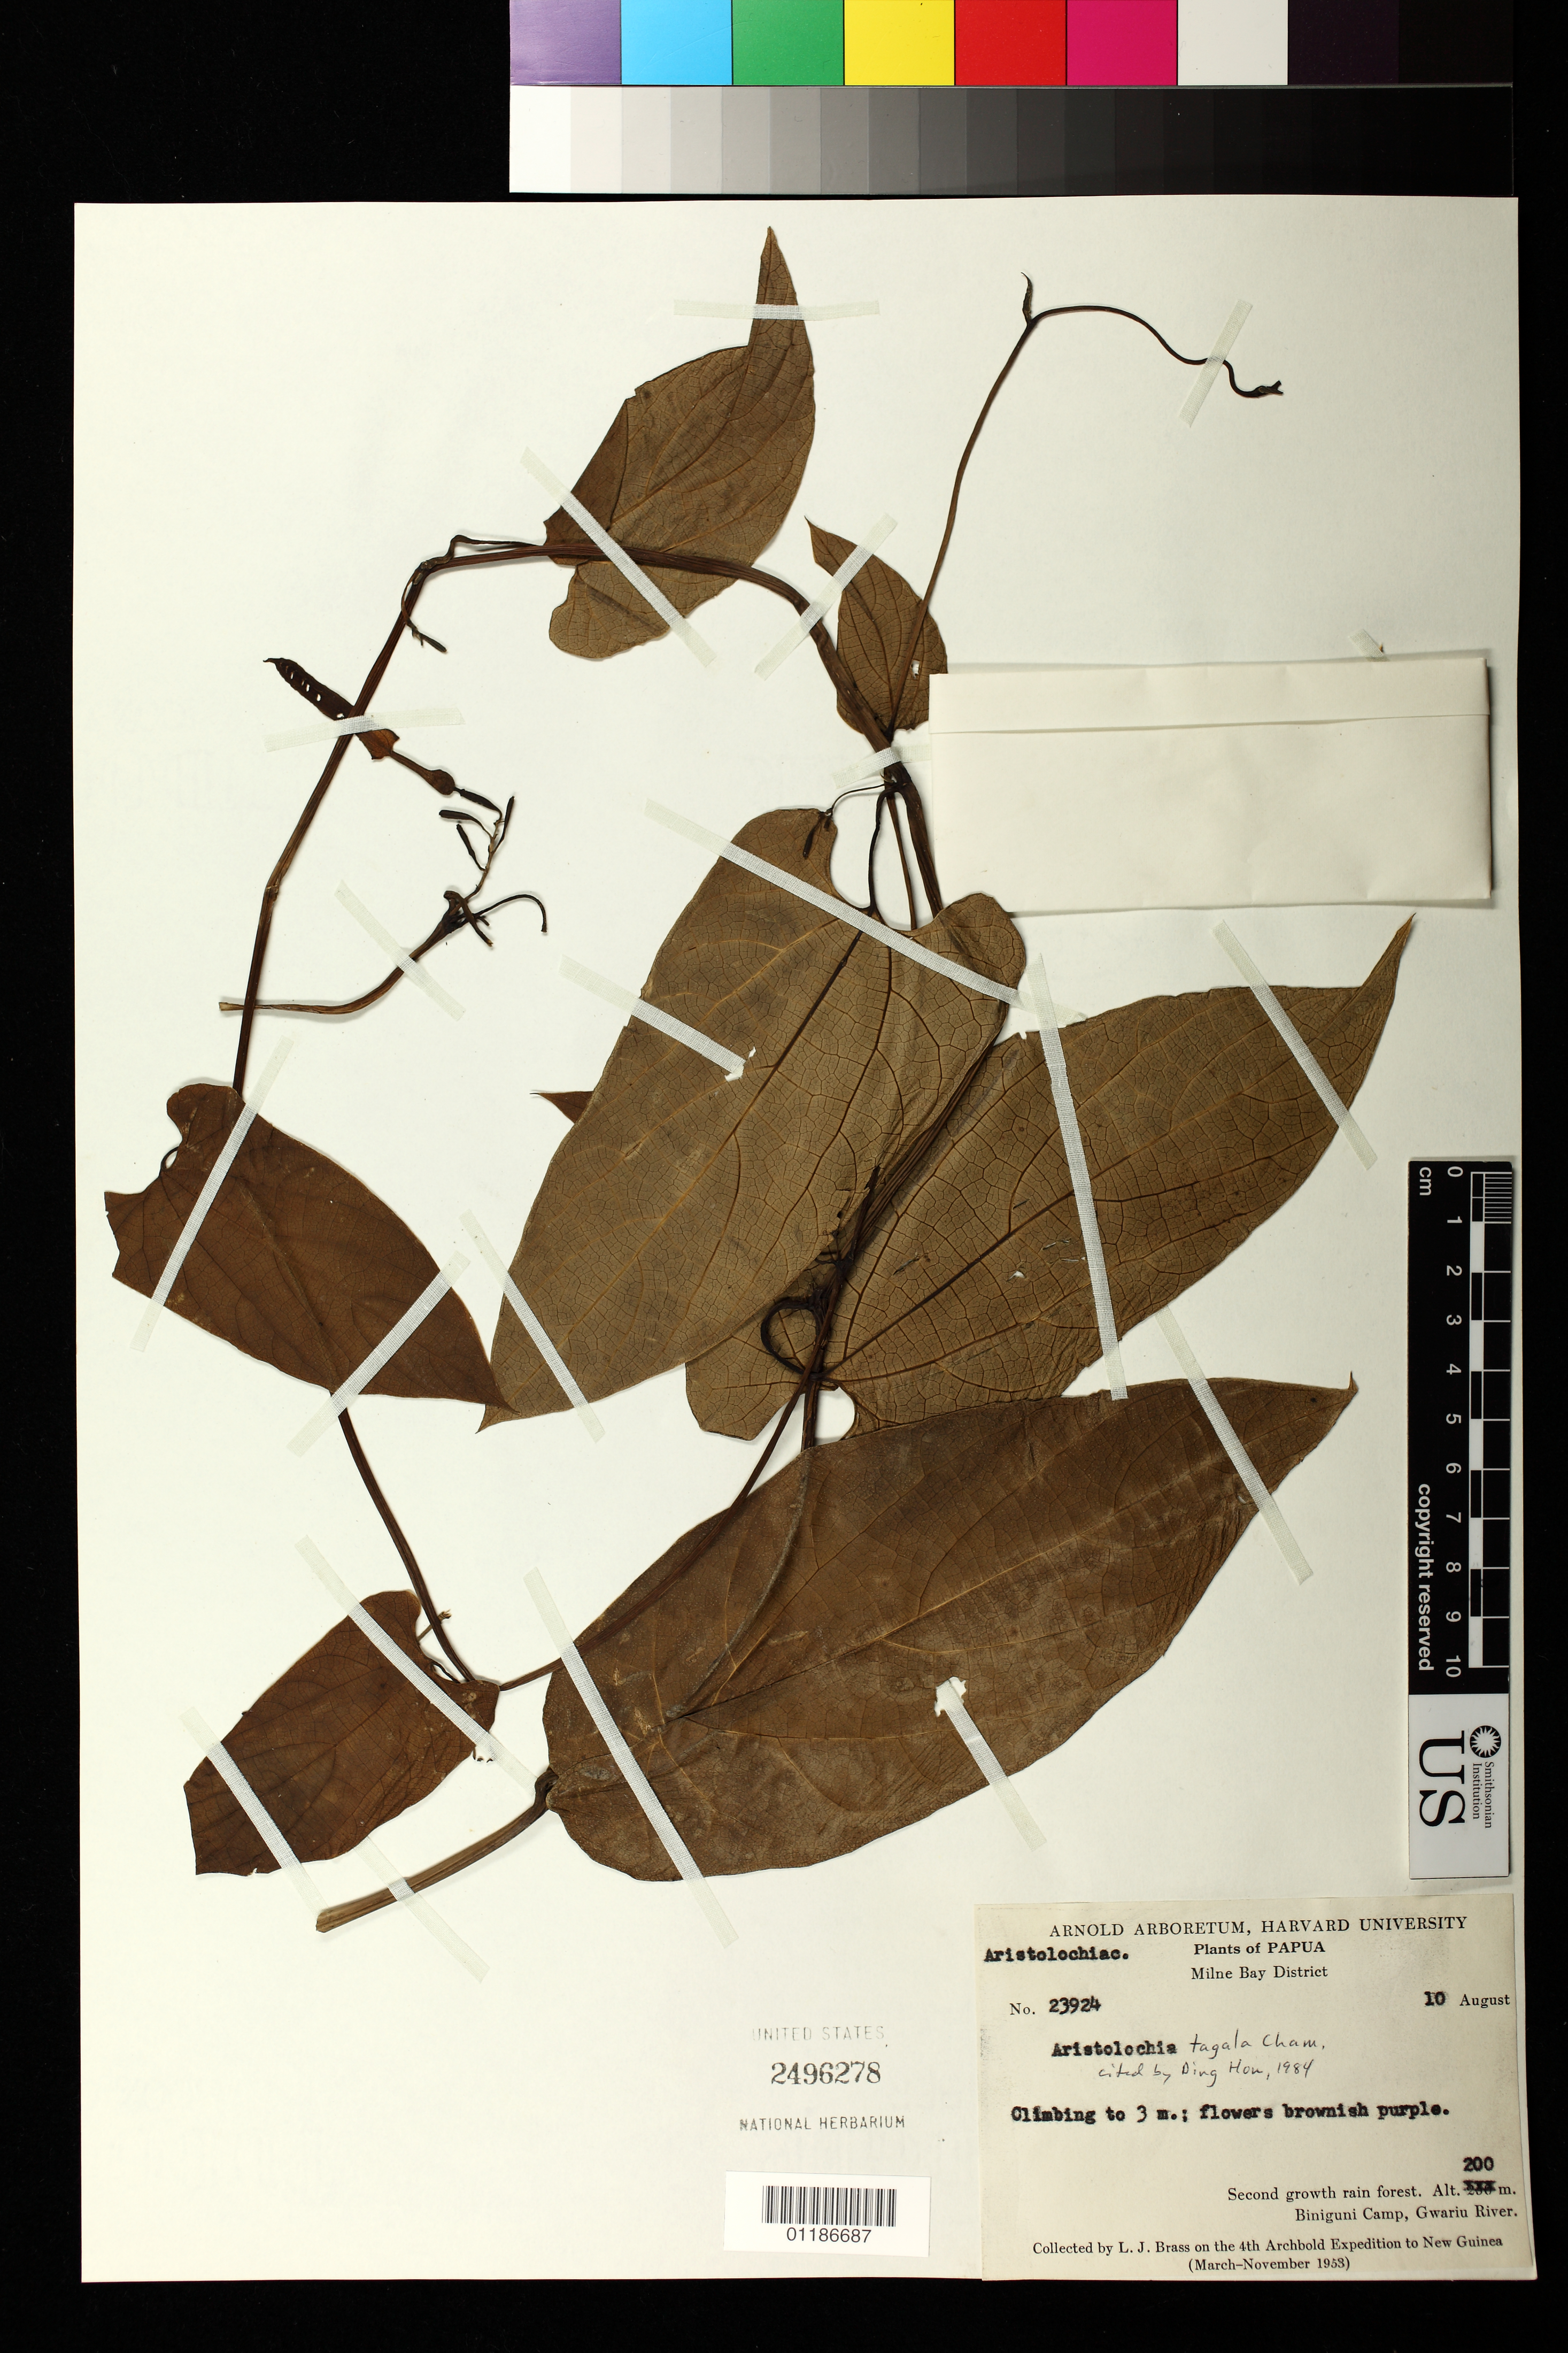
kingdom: Plantae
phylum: Tracheophyta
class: Magnoliopsida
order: Piperales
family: Aristolochiaceae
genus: Aristolochia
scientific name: Aristolochia tagala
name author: Cham.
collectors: L. J. Brass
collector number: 23924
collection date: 1953-08-10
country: Papua New Guinea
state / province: Milne Bay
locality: Biniguni Camp, Gwariu River.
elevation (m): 200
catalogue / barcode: US 2496278